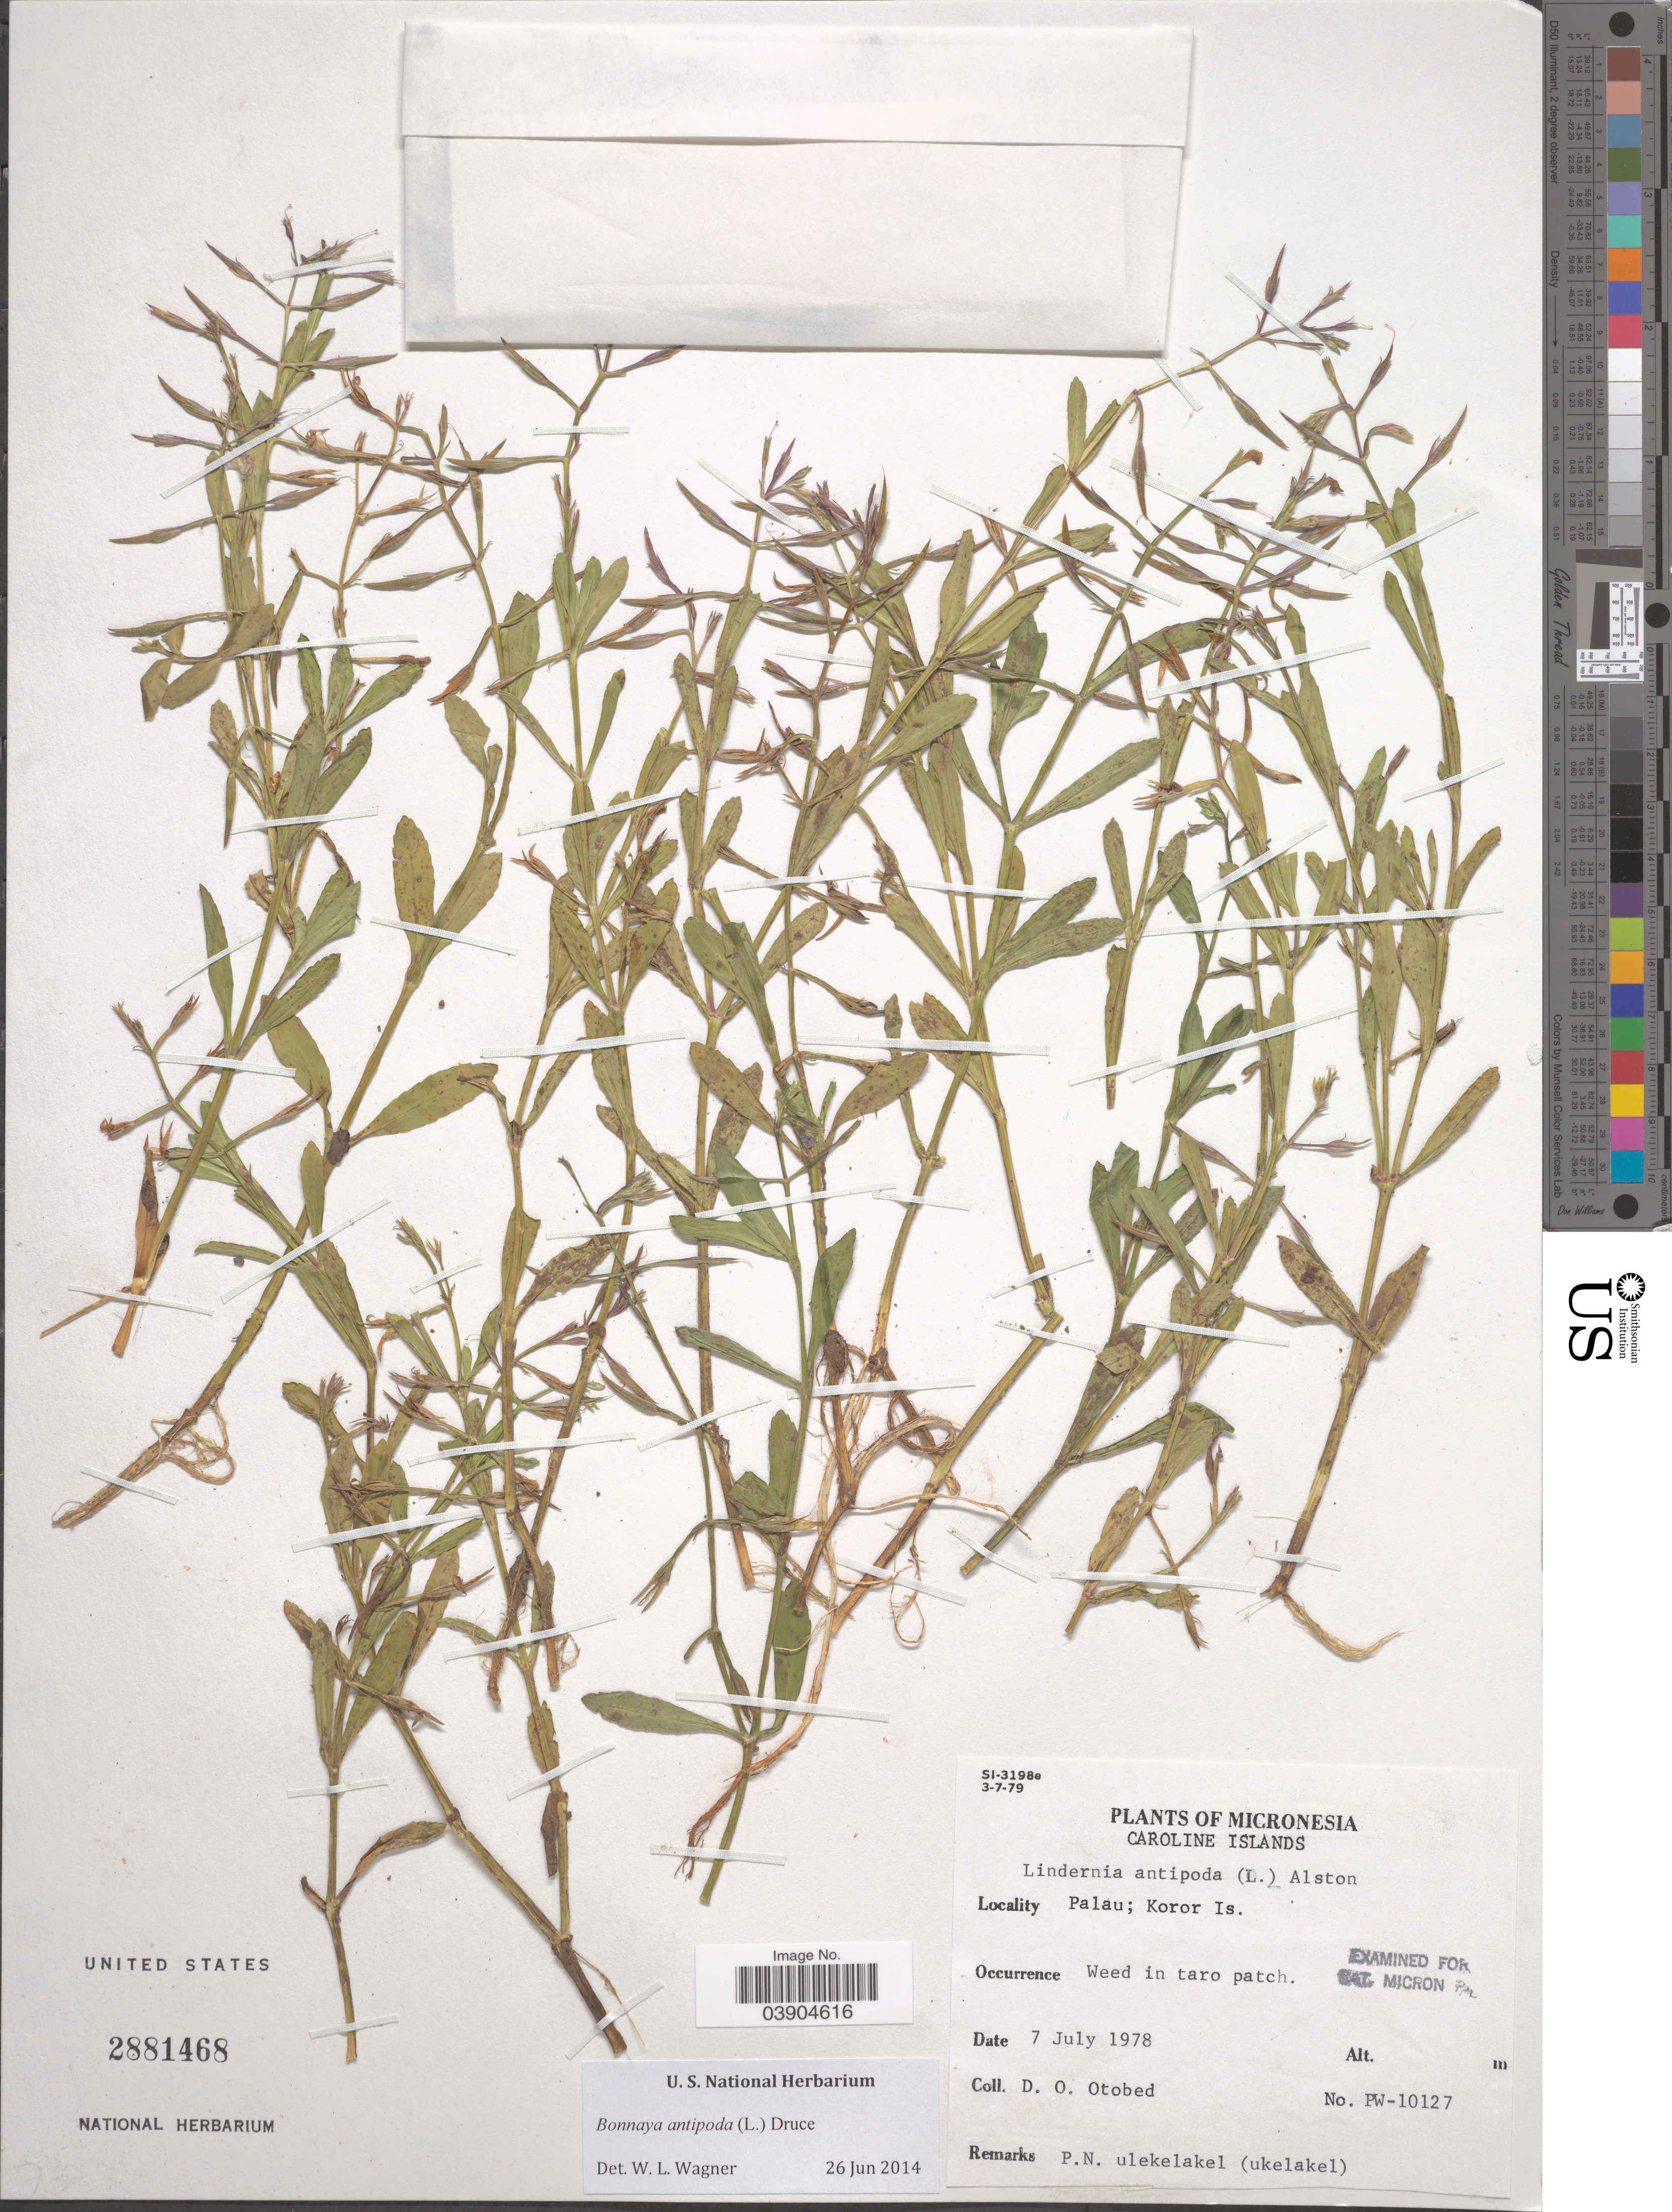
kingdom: Plantae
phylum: Tracheophyta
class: Magnoliopsida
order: Lamiales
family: Linderniaceae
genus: Lindernia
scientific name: Lindernia antipoda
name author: (L.) Alston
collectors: D. O. Otobed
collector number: PW-10127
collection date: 1978-07-07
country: Palau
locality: Carlonie Islands. Palau; Koror Is.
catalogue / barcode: US 2881468